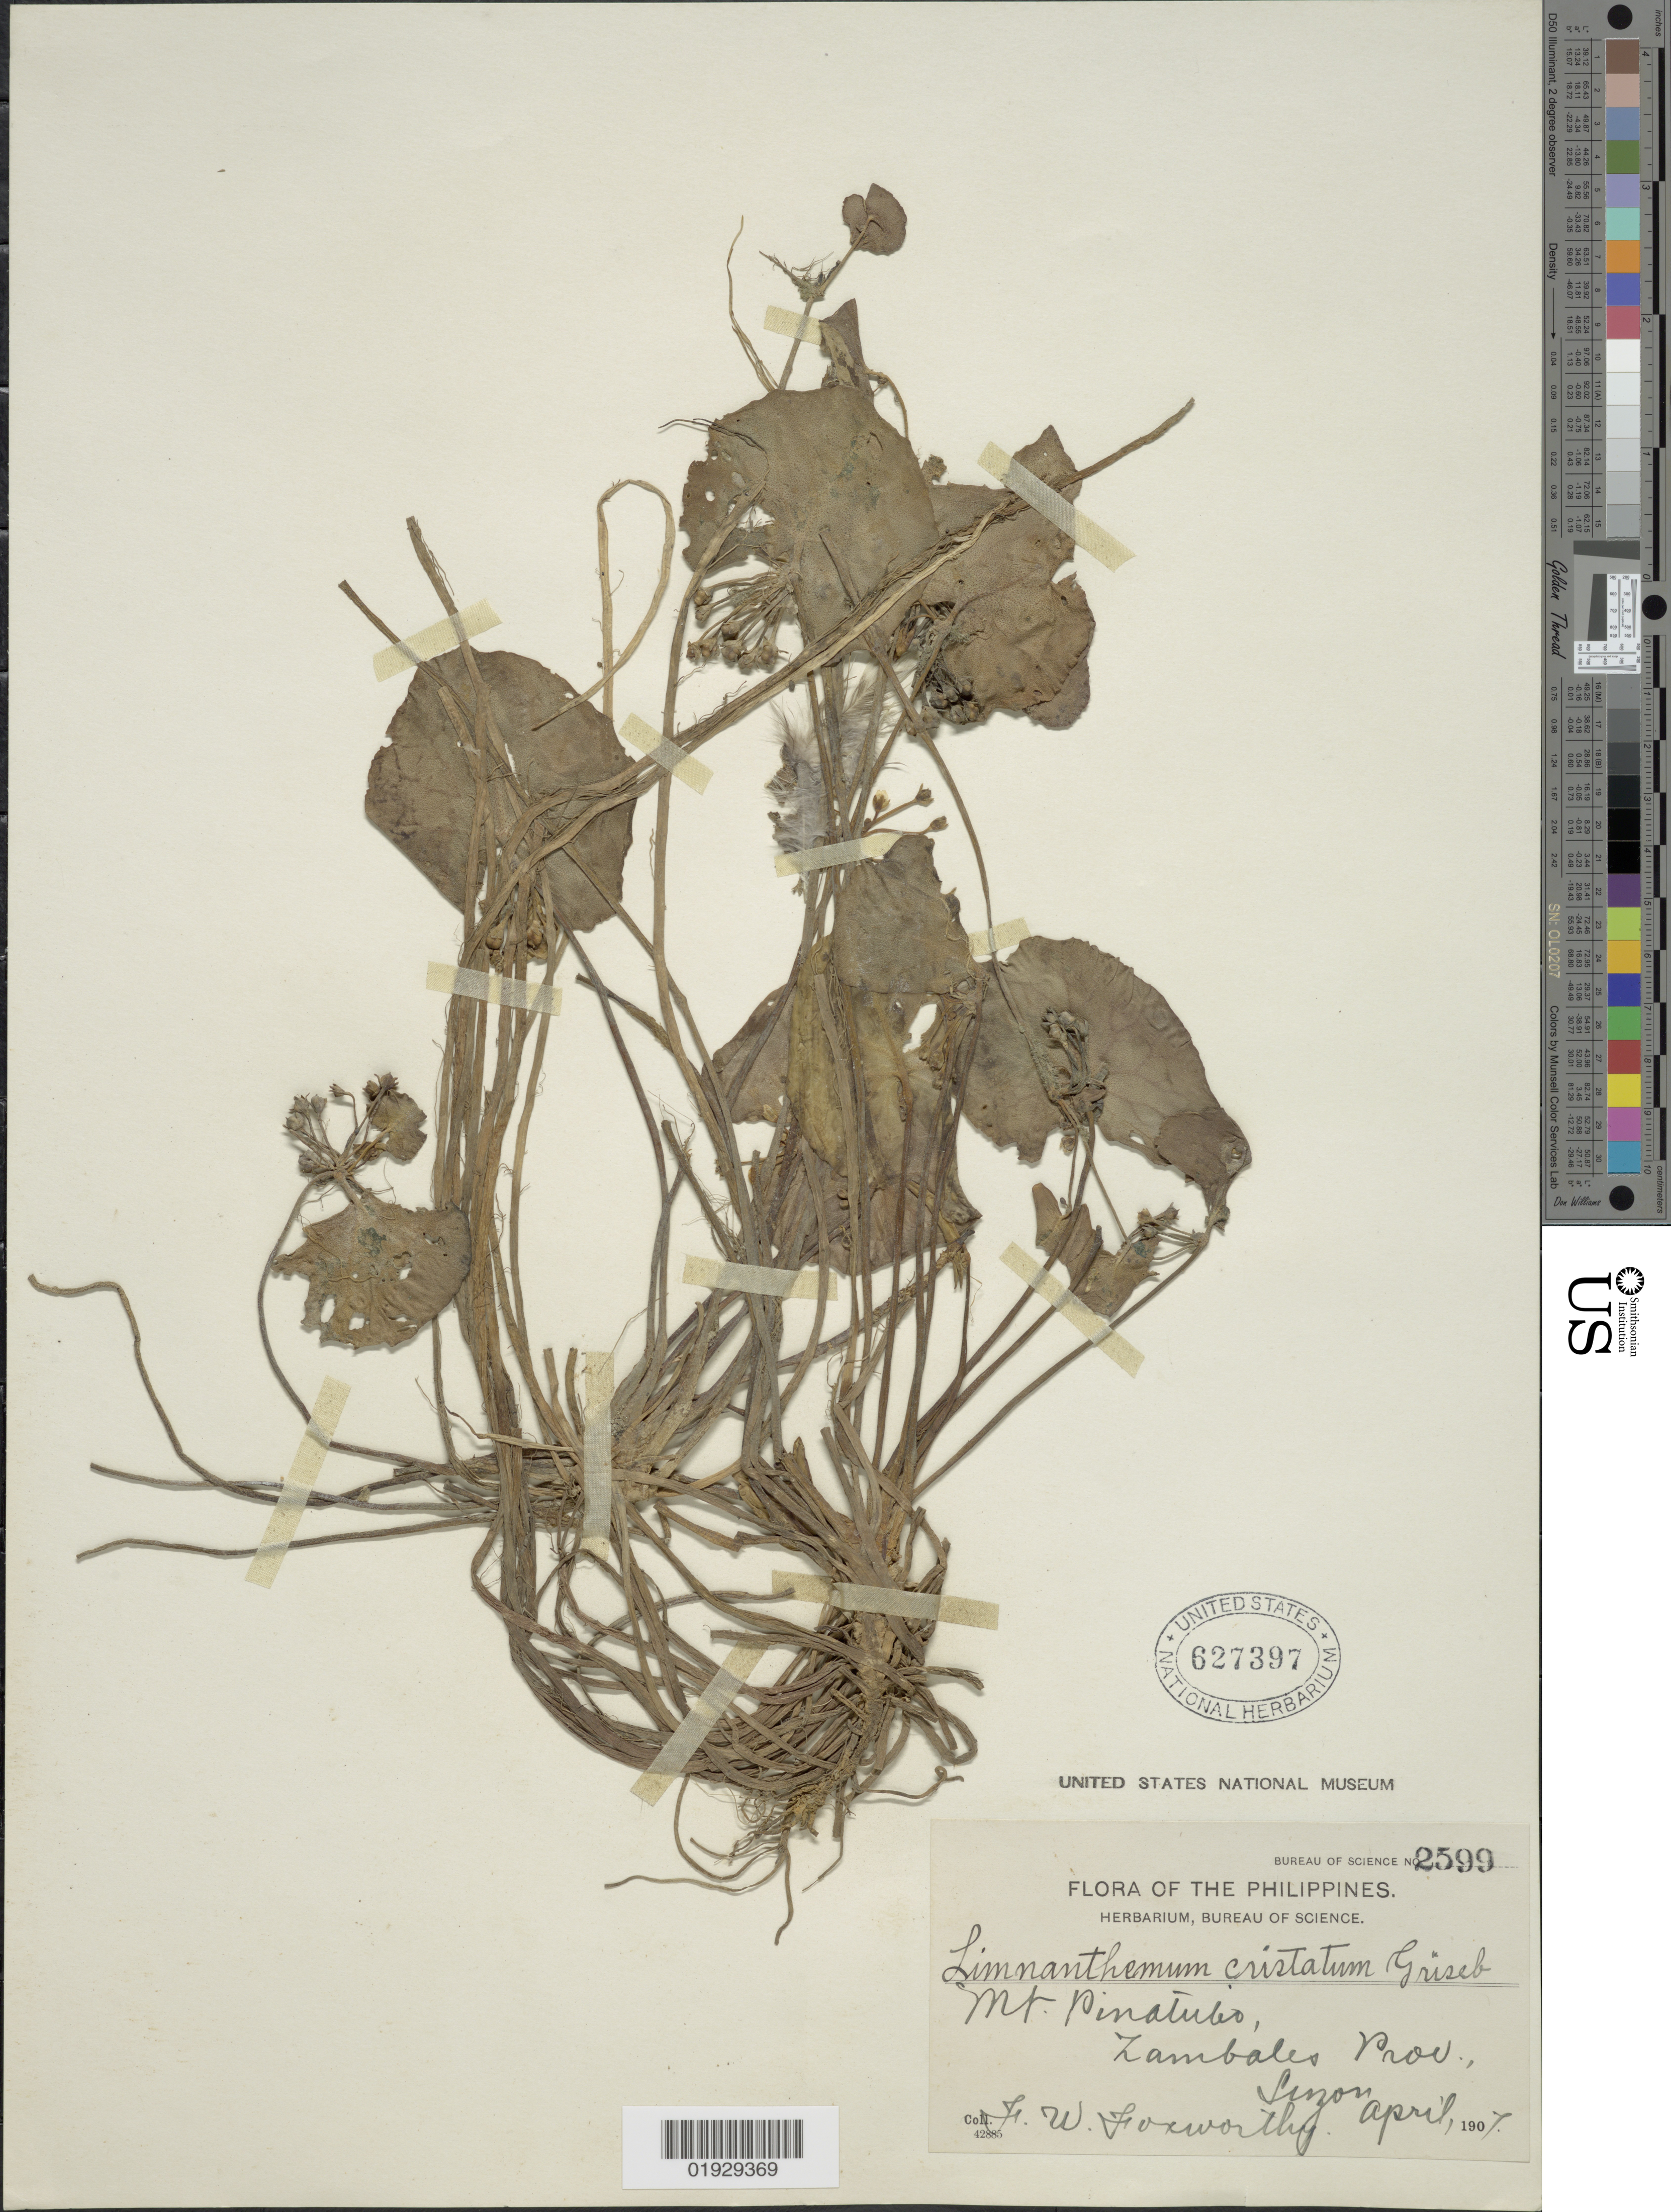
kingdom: Plantae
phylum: Tracheophyta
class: Magnoliopsida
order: Asterales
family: Menyanthaceae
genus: Nymphoides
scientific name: Nymphoides cristata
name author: (Roxb.) Kuntze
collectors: F. W. Foxworthy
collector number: Bureau of Science 2599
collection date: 1907-04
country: Philippines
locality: Mt. Pinatubo, Zambales Prov., Luzon.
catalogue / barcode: US 627397